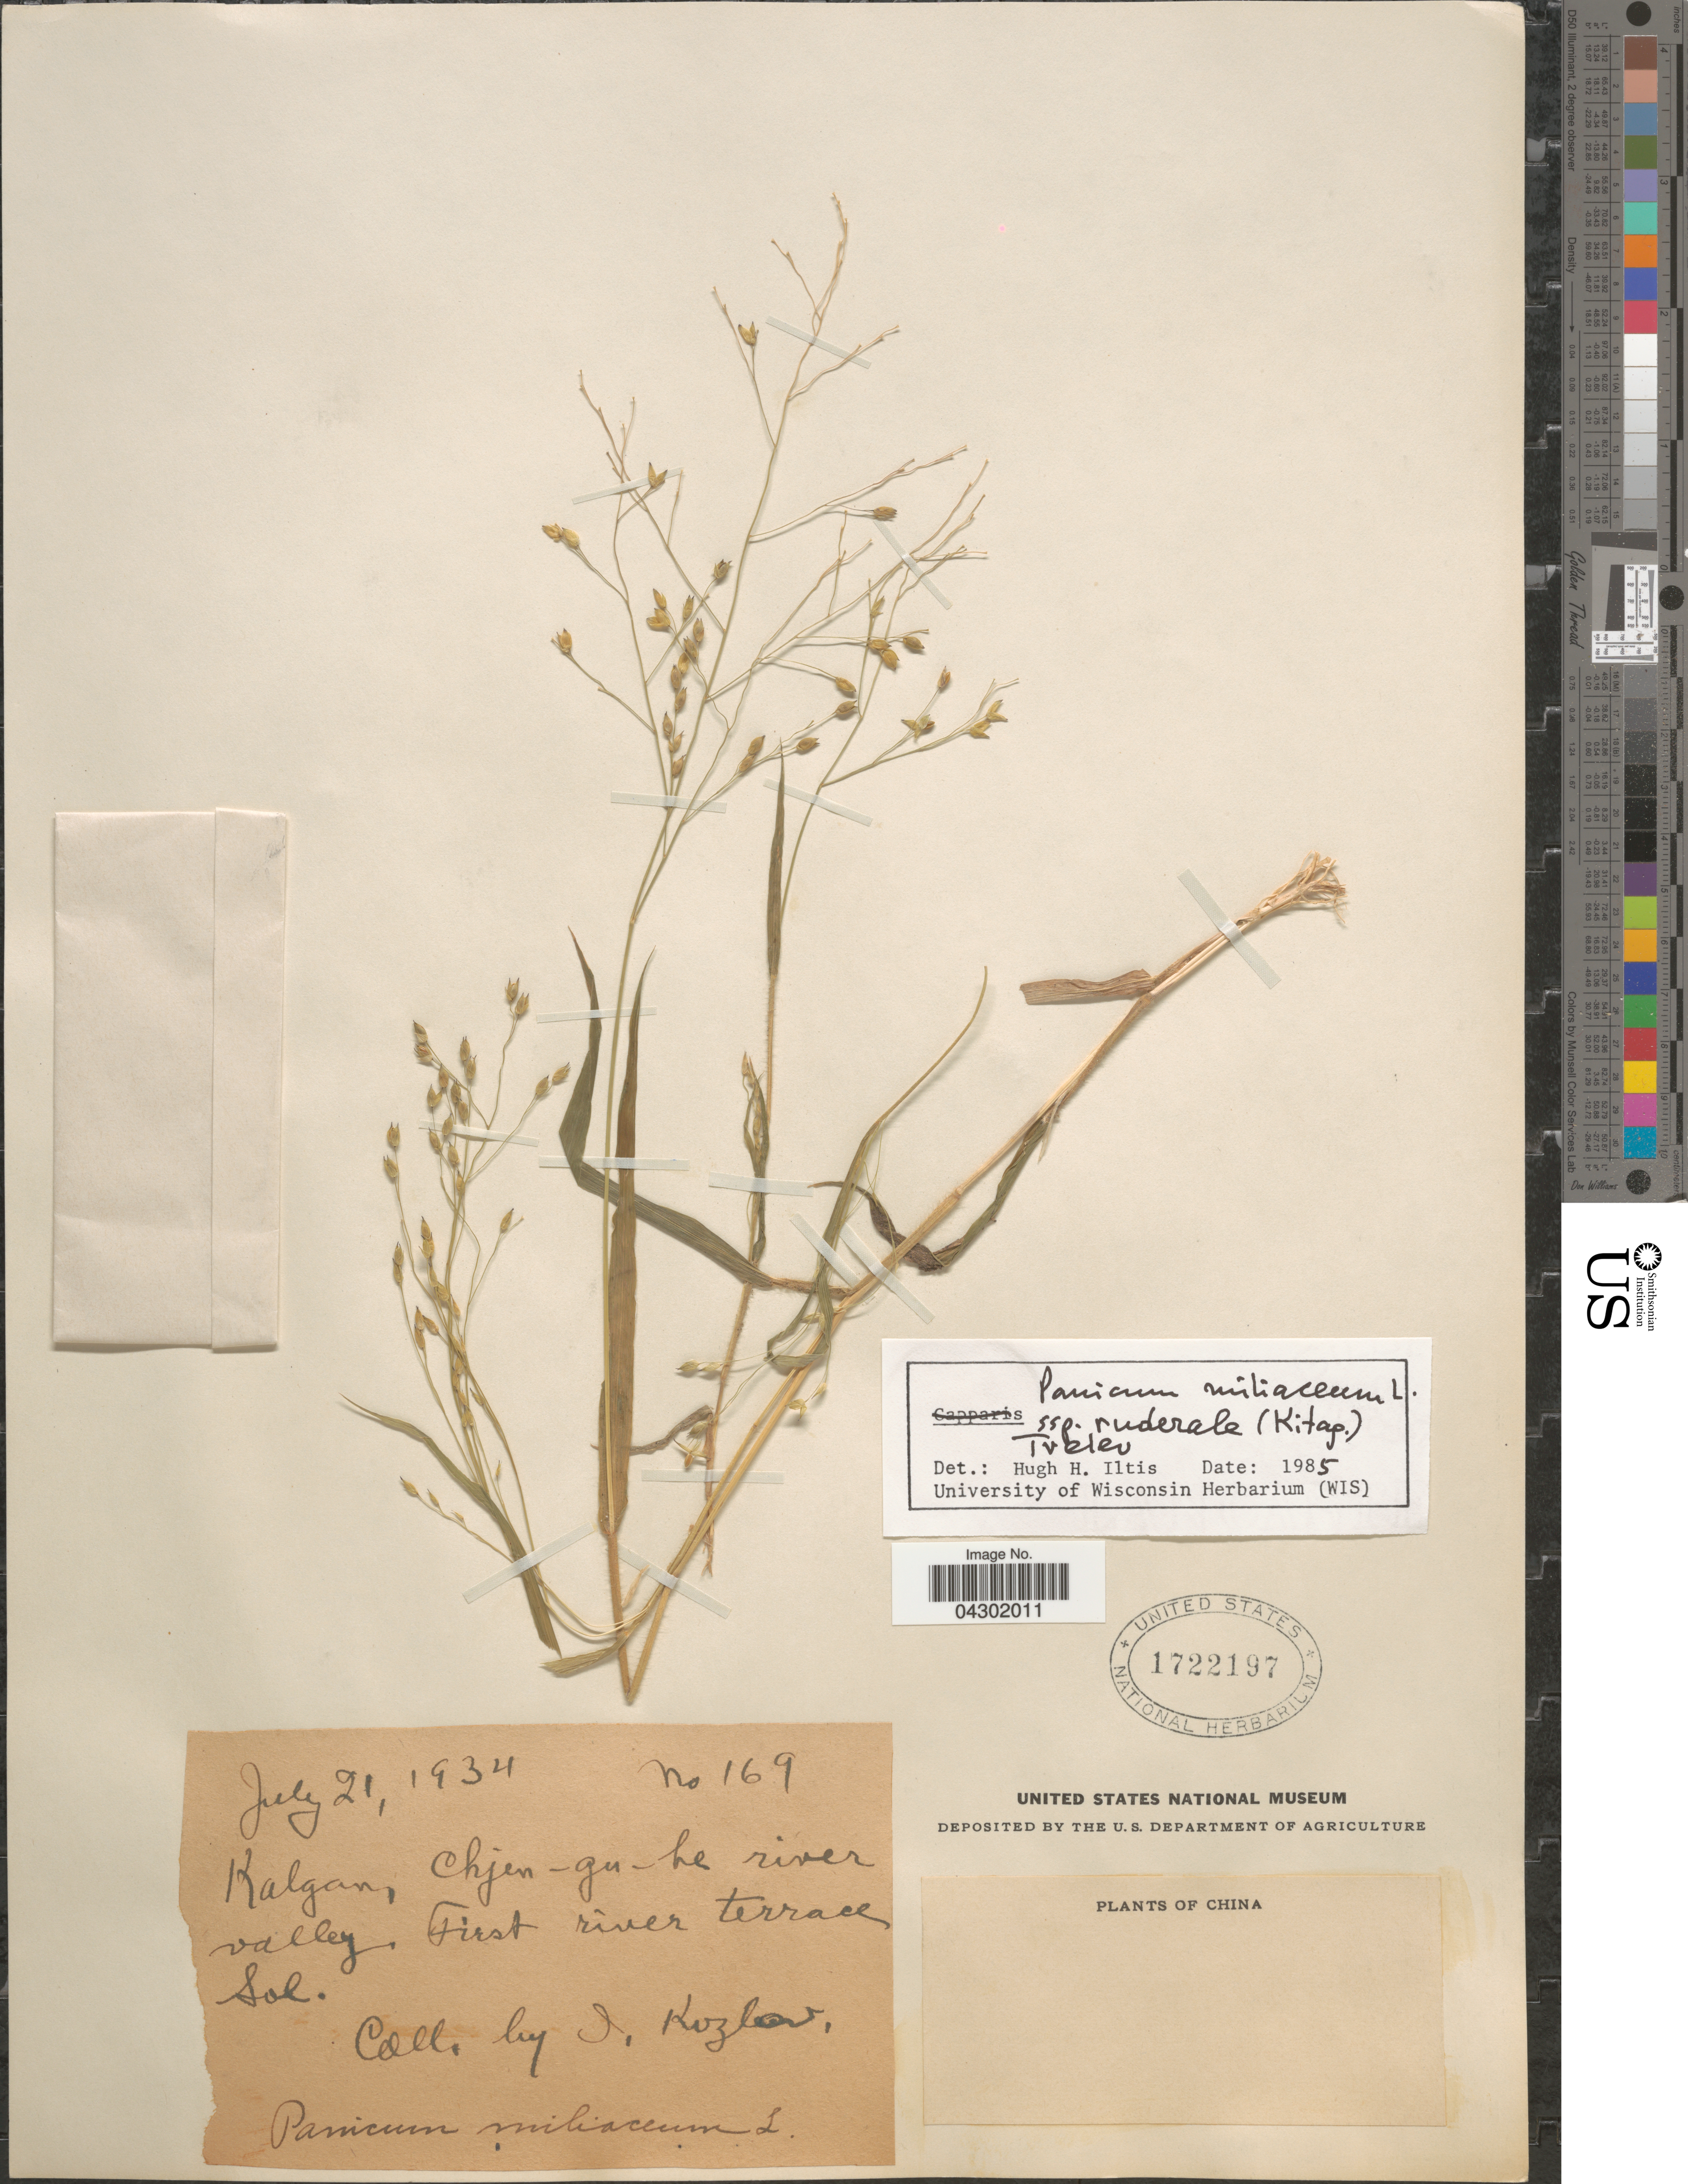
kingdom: Plantae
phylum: Tracheophyta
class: Liliopsida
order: Poales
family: Poaceae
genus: Panicum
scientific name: Panicum miliaceum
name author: L.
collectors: I. Kozlov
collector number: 169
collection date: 1934-07-21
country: China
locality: Kalgan, Chjen-gu-be river valley. First river terrace Sol.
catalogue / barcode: US 1722197